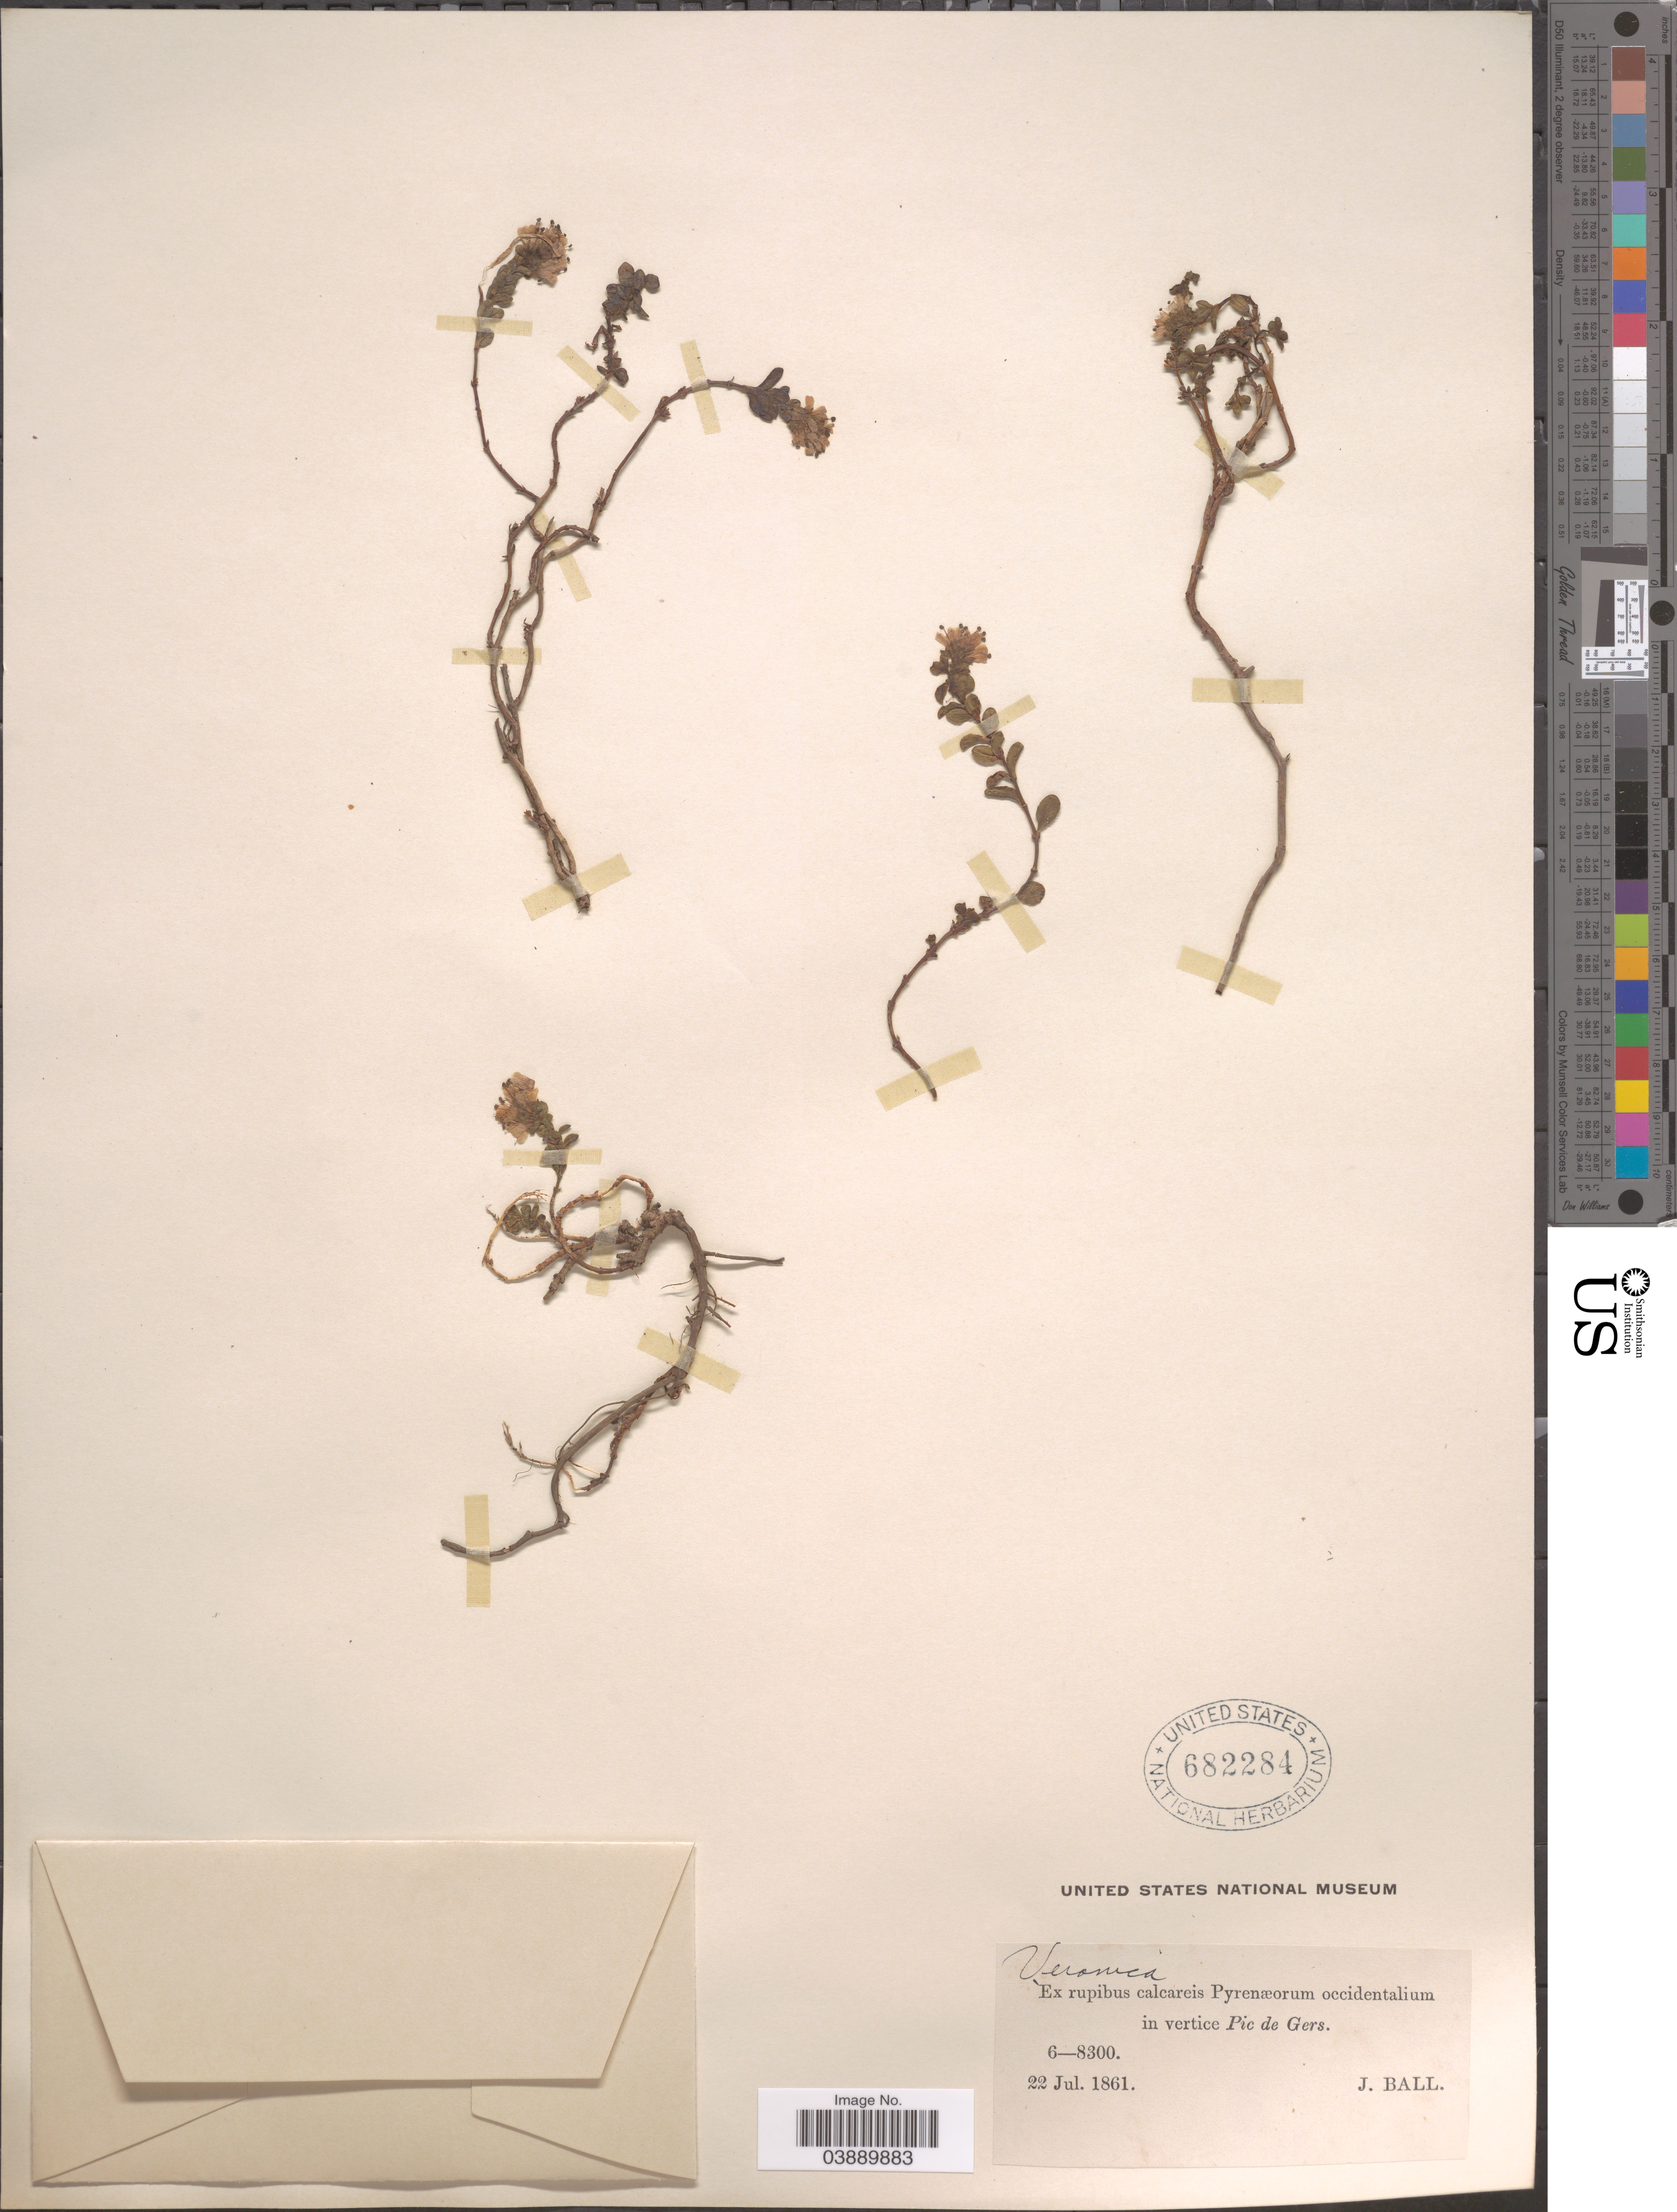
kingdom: Plantae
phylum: Tracheophyta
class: Magnoliopsida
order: Lamiales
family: Plantaginaceae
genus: Veronica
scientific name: Veronica nummularia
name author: Gouan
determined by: Albach, Dirk C.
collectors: J. Ball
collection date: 1861-07-22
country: France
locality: Ex rupibus calcareis Pyrenæorum occidentalium in vertice Pic de Gers.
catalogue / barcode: US 682284